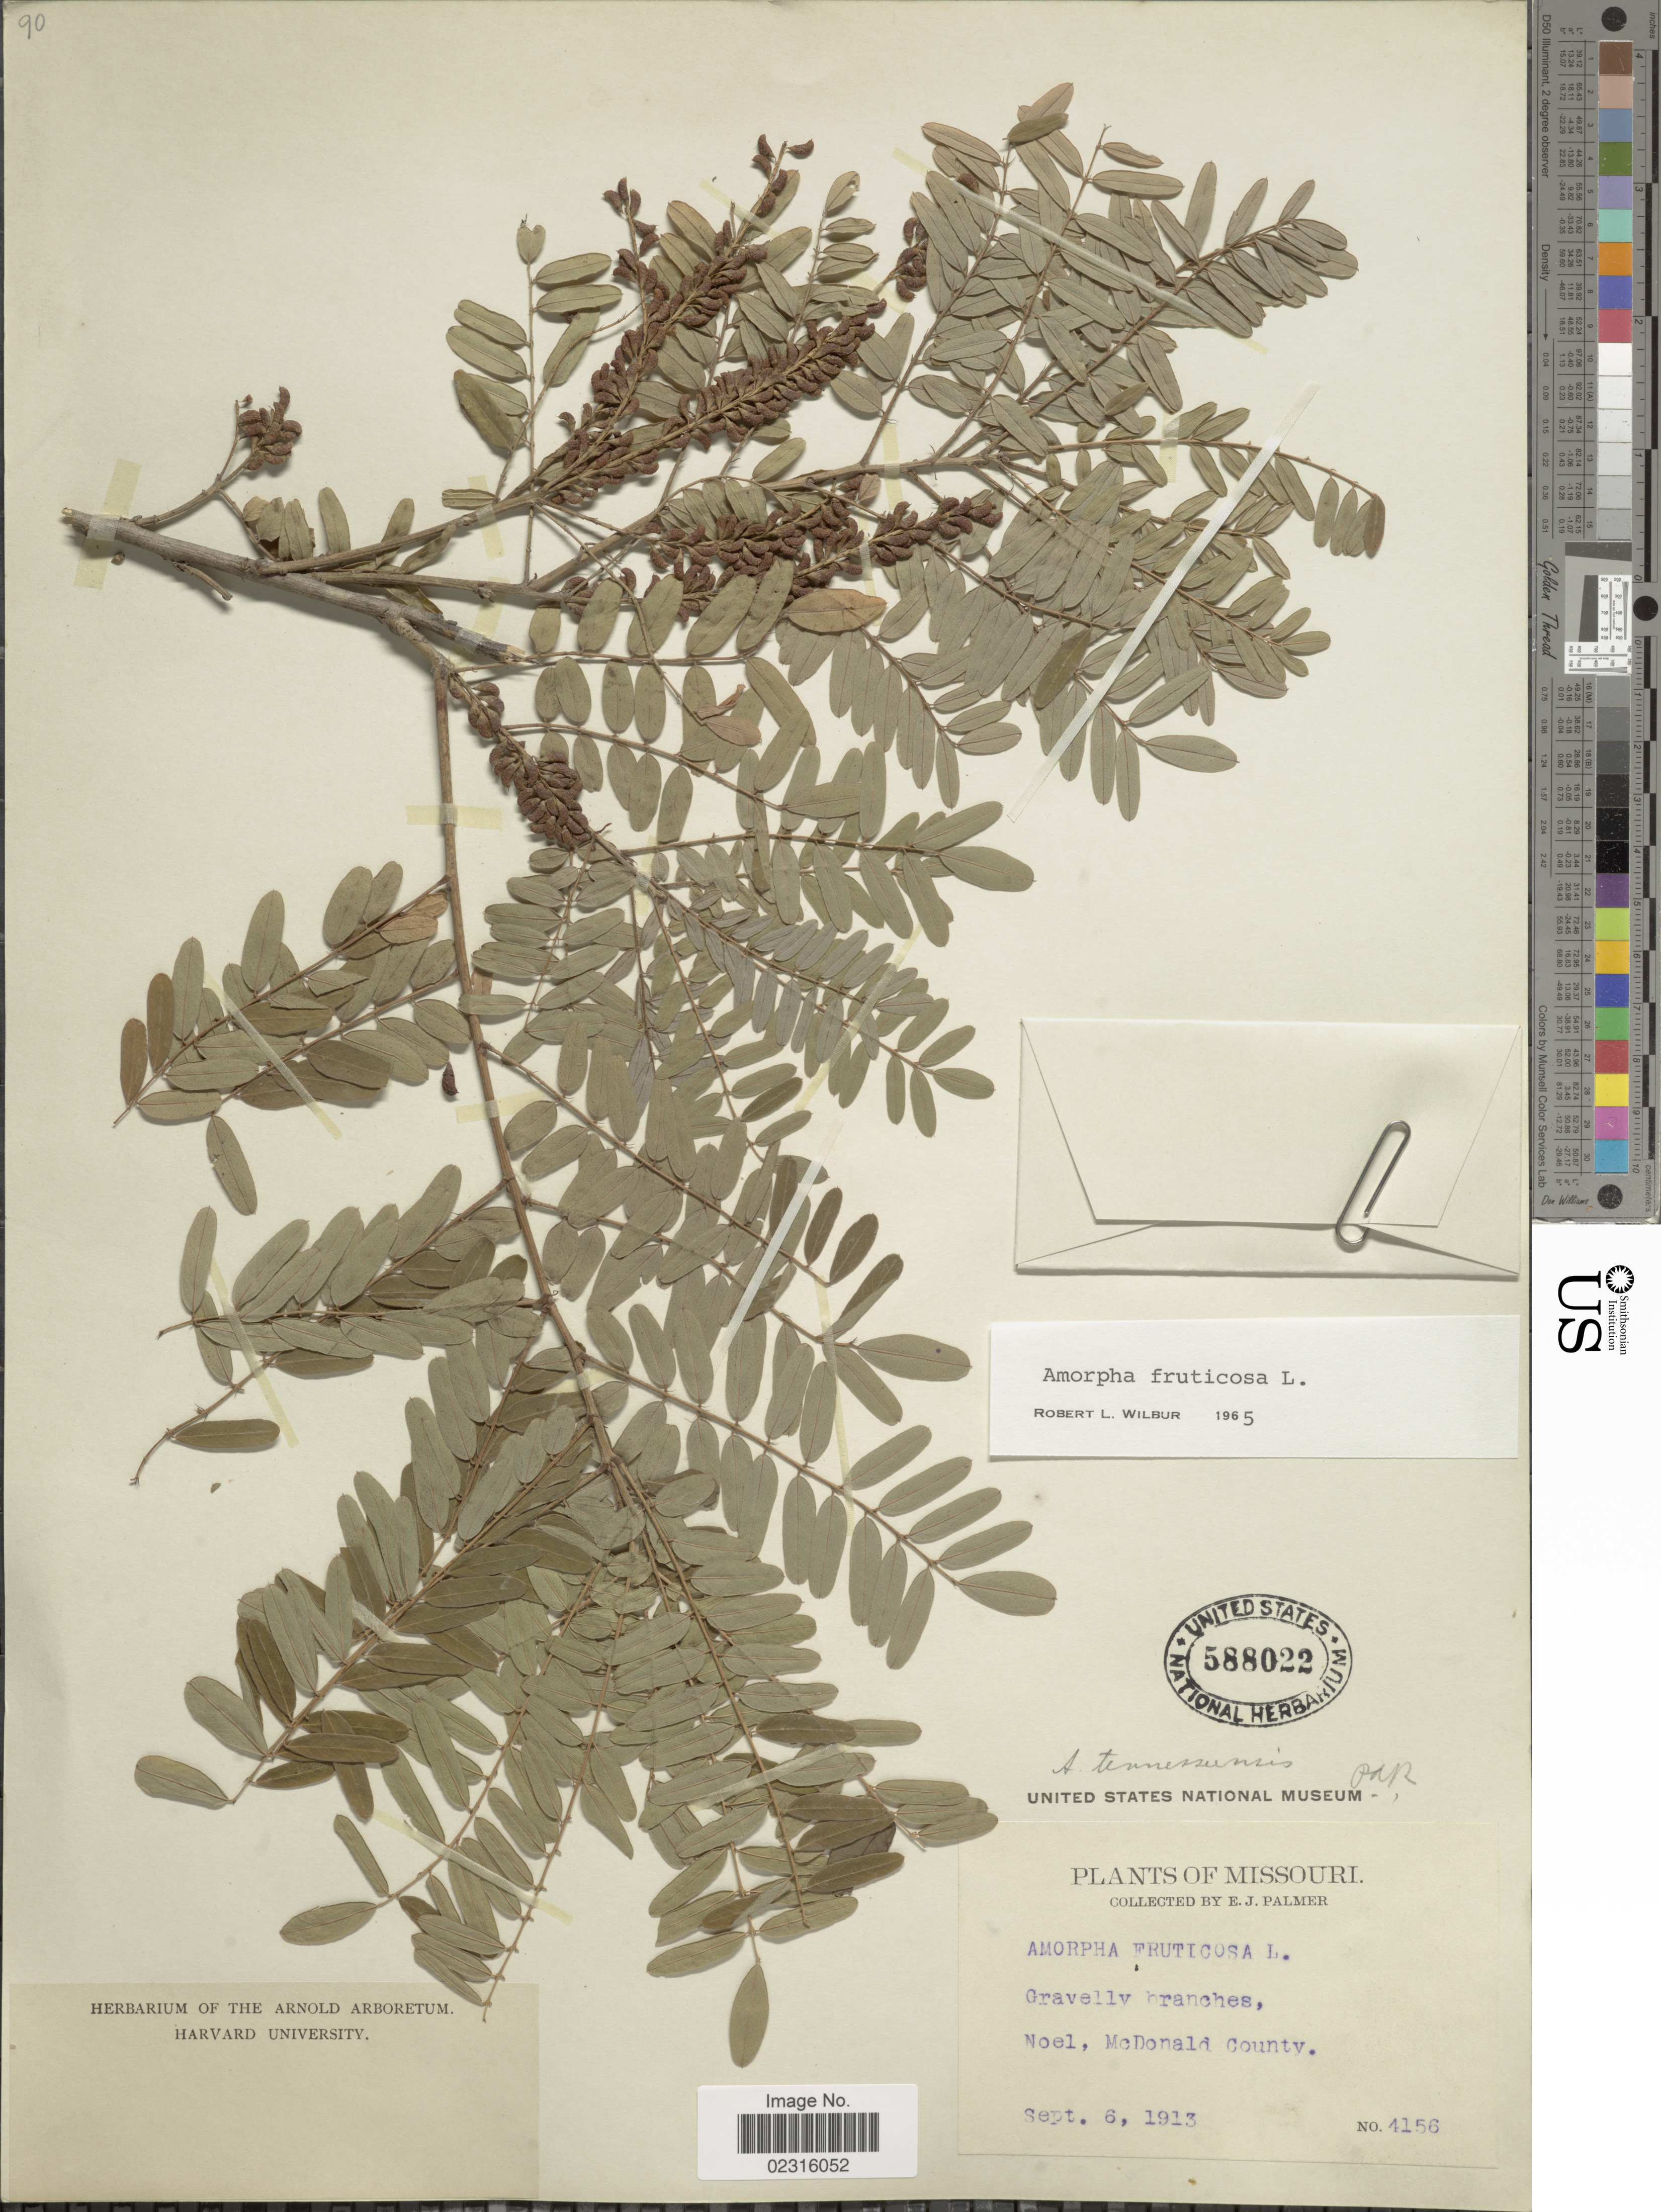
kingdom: Plantae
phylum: Tracheophyta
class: Magnoliopsida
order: Fabales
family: Fabaceae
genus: Amorpha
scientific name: Amorpha fruticosa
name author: L.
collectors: E. J. Palmer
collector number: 4156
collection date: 1913-09-06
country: United States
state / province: Missouri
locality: Noel, McDonald County.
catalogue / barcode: US 588022